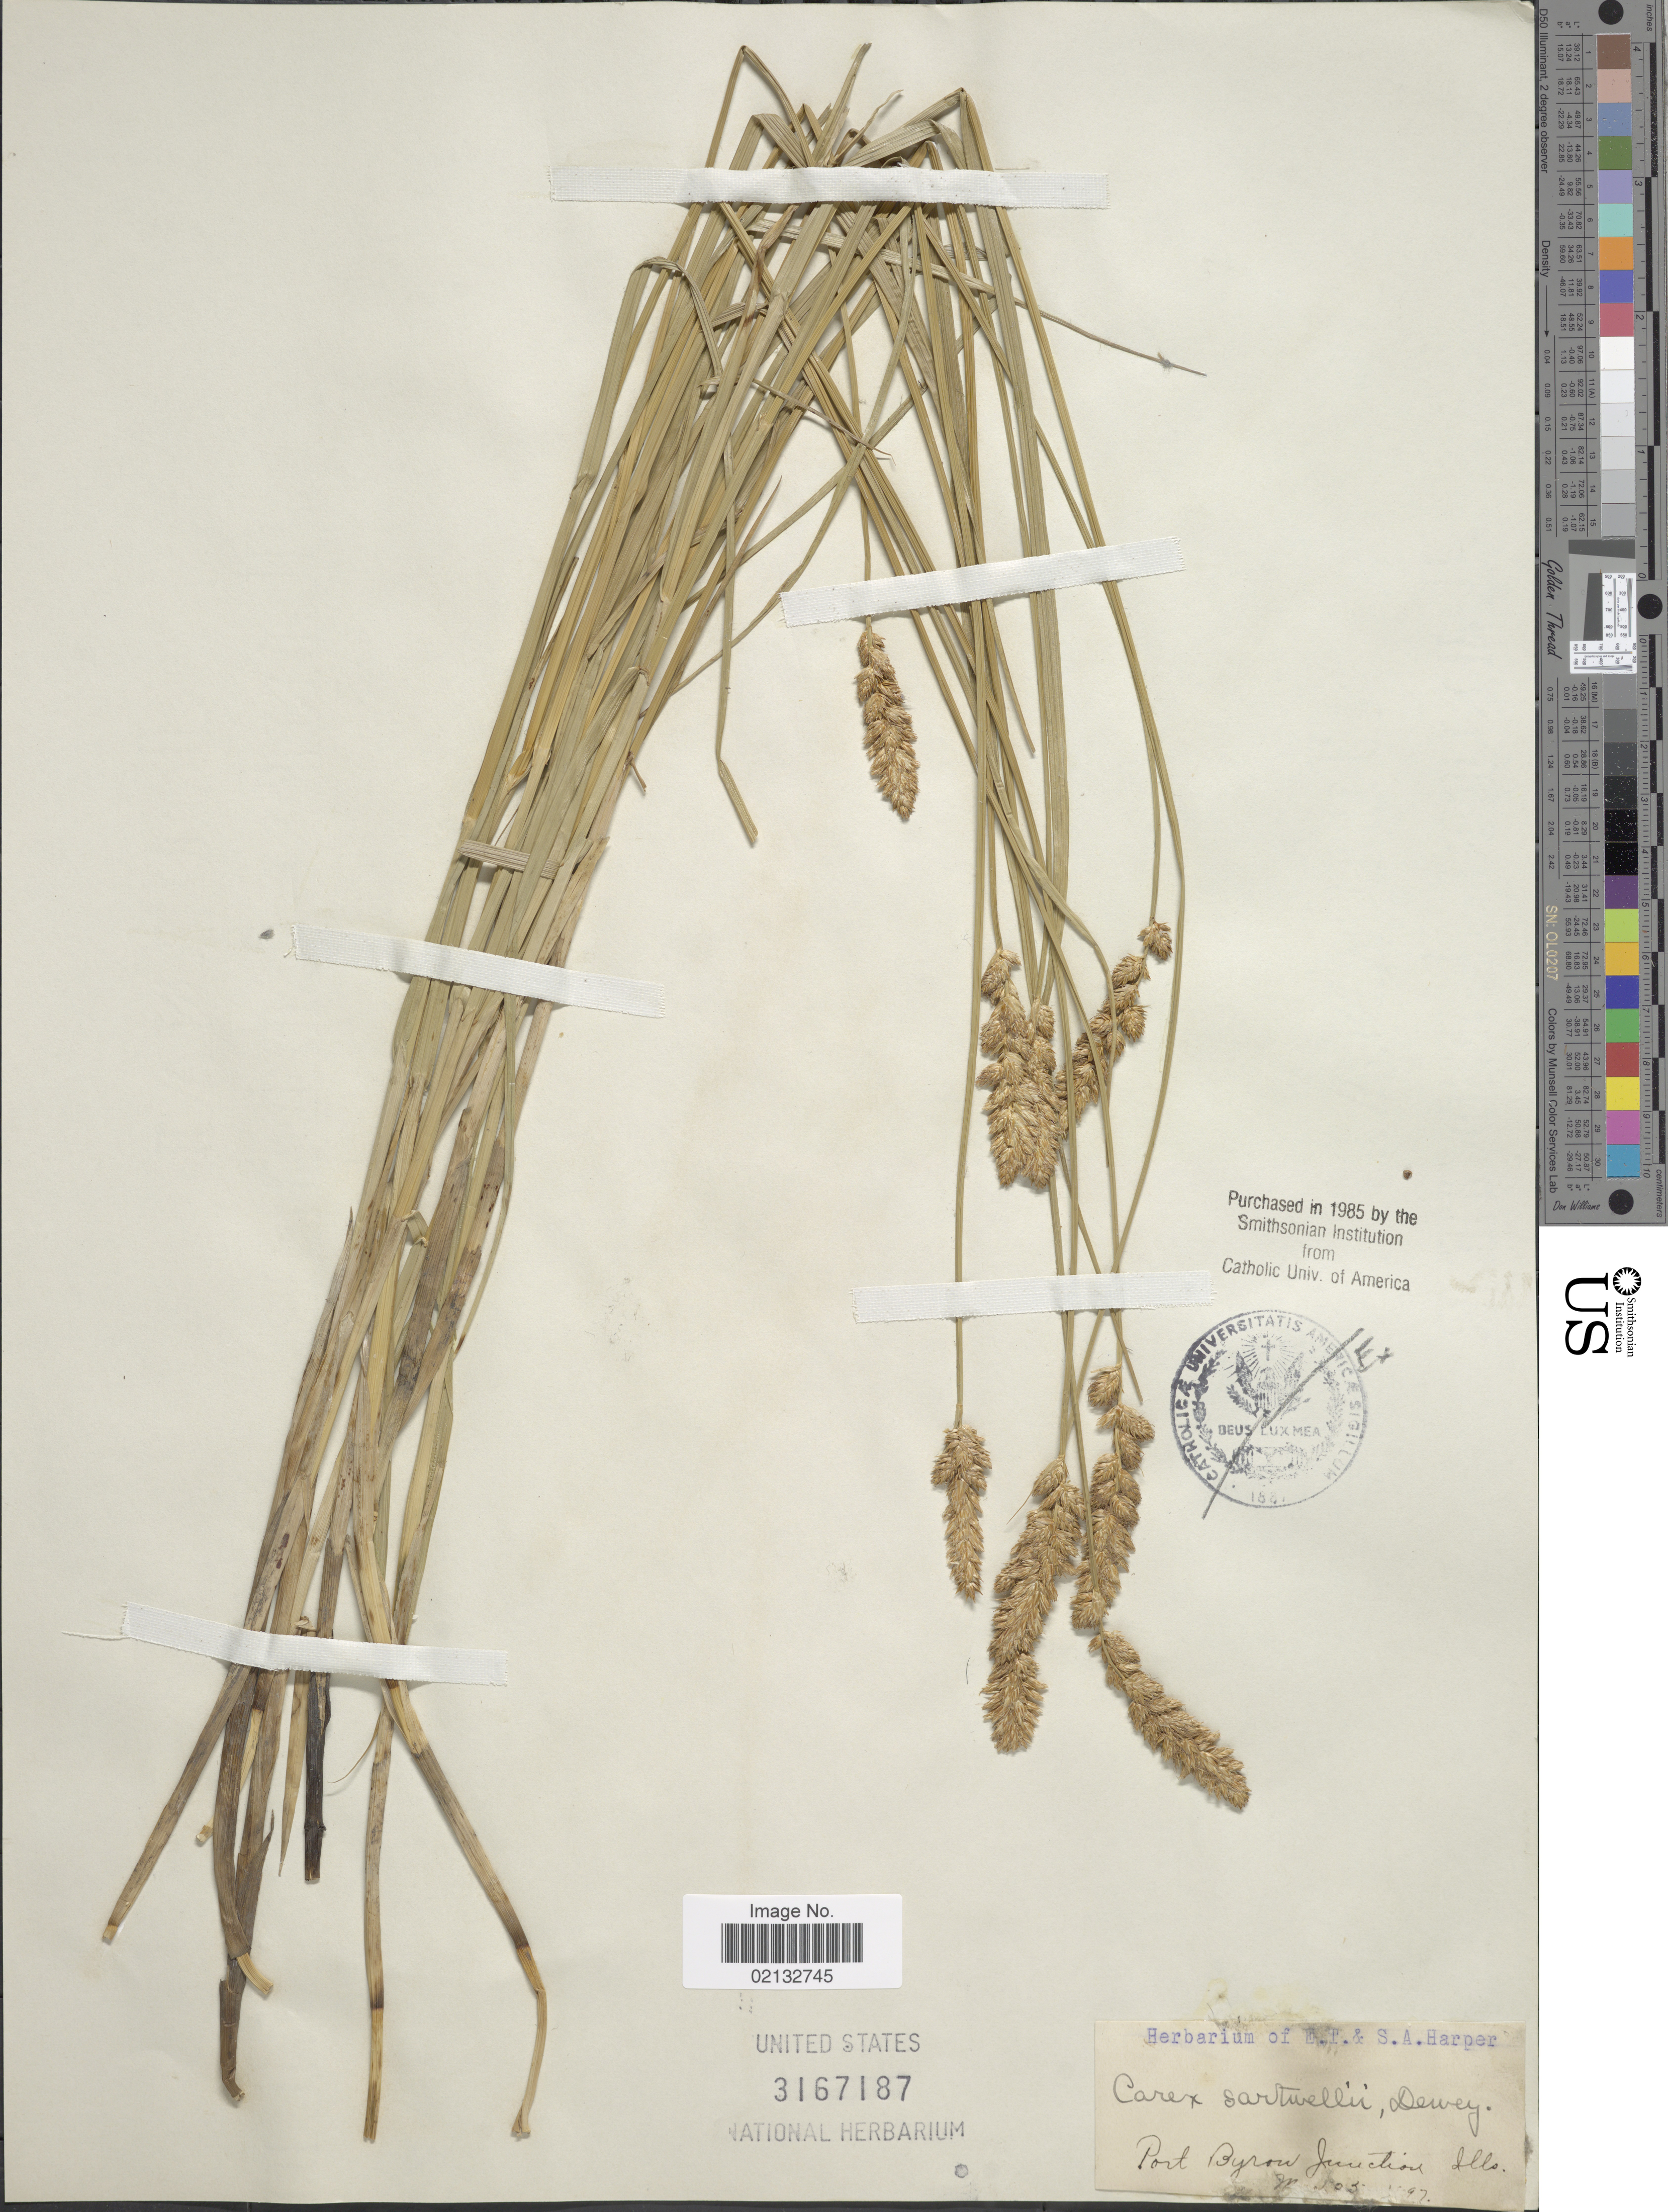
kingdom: Plantae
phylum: Tracheophyta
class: Liliopsida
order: Poales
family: Cyperaceae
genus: Carex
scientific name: Carex sartwellii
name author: Dewey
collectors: ex herb. of E. T. & S. A. Harper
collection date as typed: Transcribed d/m/y: /3/97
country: United States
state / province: Illinois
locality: Port Byron Junction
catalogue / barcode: US 3167187